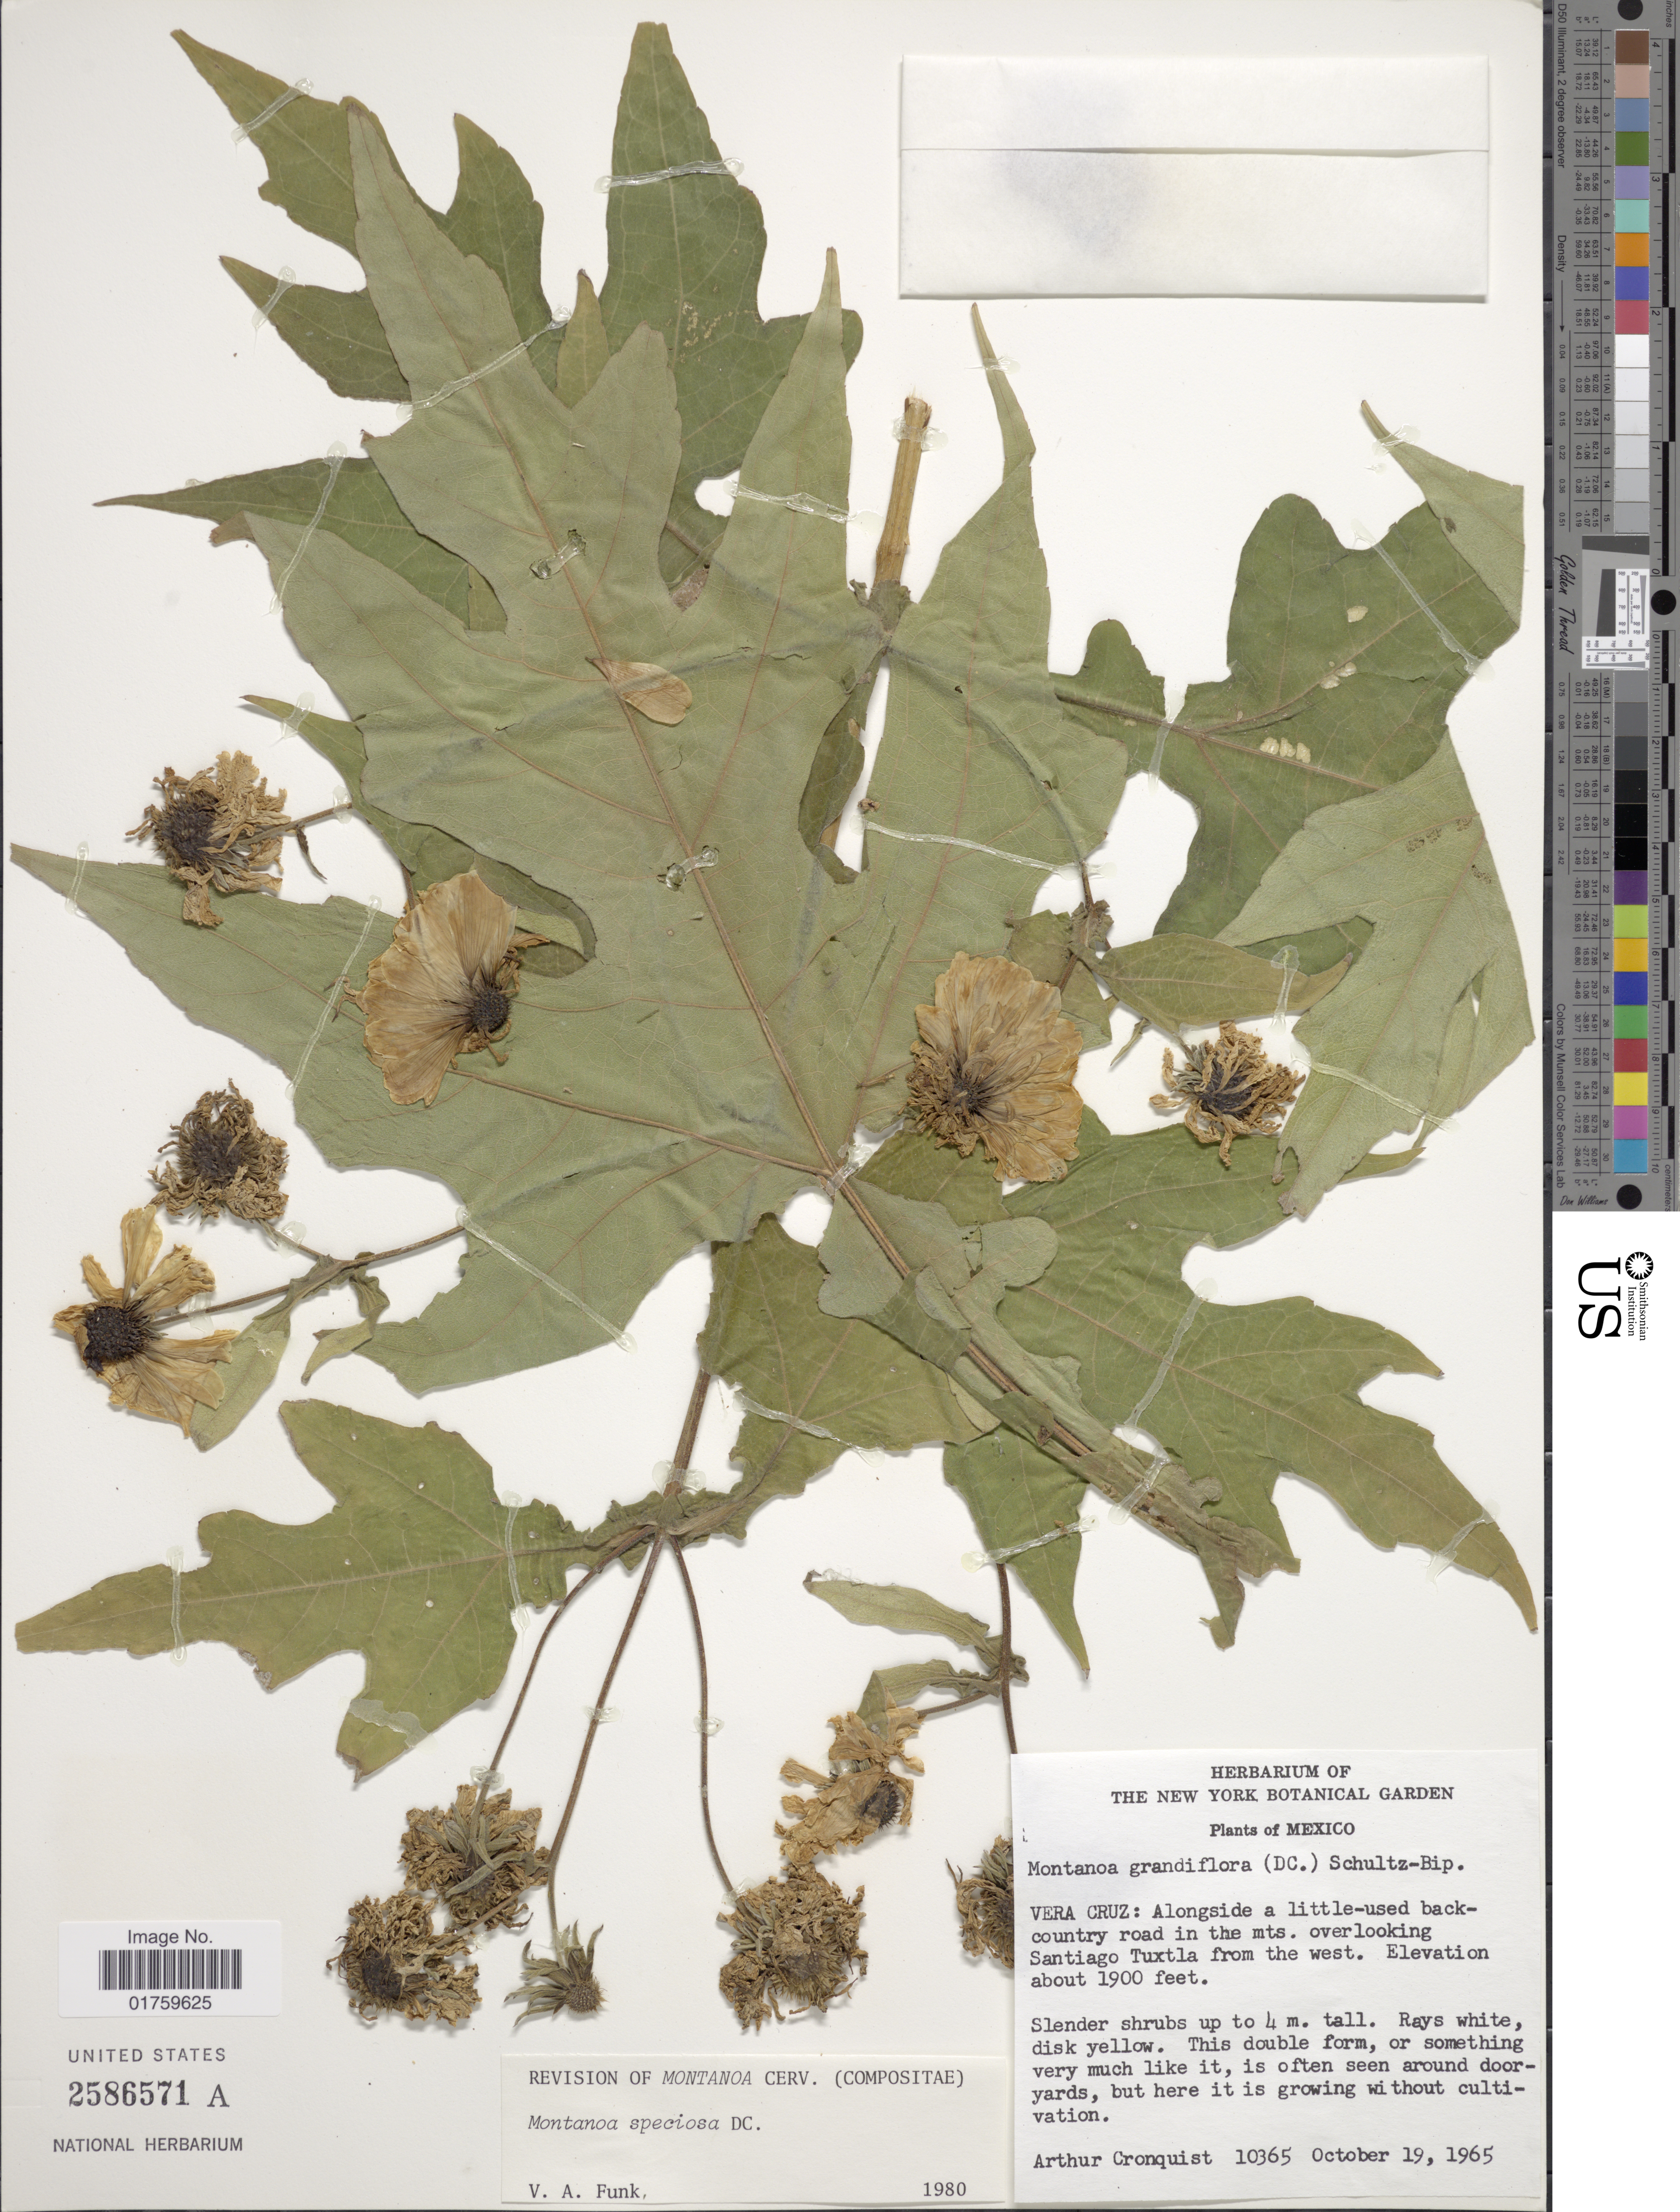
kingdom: Plantae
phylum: Tracheophyta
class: Magnoliopsida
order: Asterales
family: Asteraceae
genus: Montanoa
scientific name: Montanoa speciosa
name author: (DC.) Sch. Bip. ex K. Koch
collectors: A. J. Cronquist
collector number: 10365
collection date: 1965-10-19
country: Mexico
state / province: Veracruz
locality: Vera Cruz, Alongside a little-used back-country road in the mts. overlooking Santiago Tuxtla from the west.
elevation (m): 579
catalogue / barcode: US 2586571A